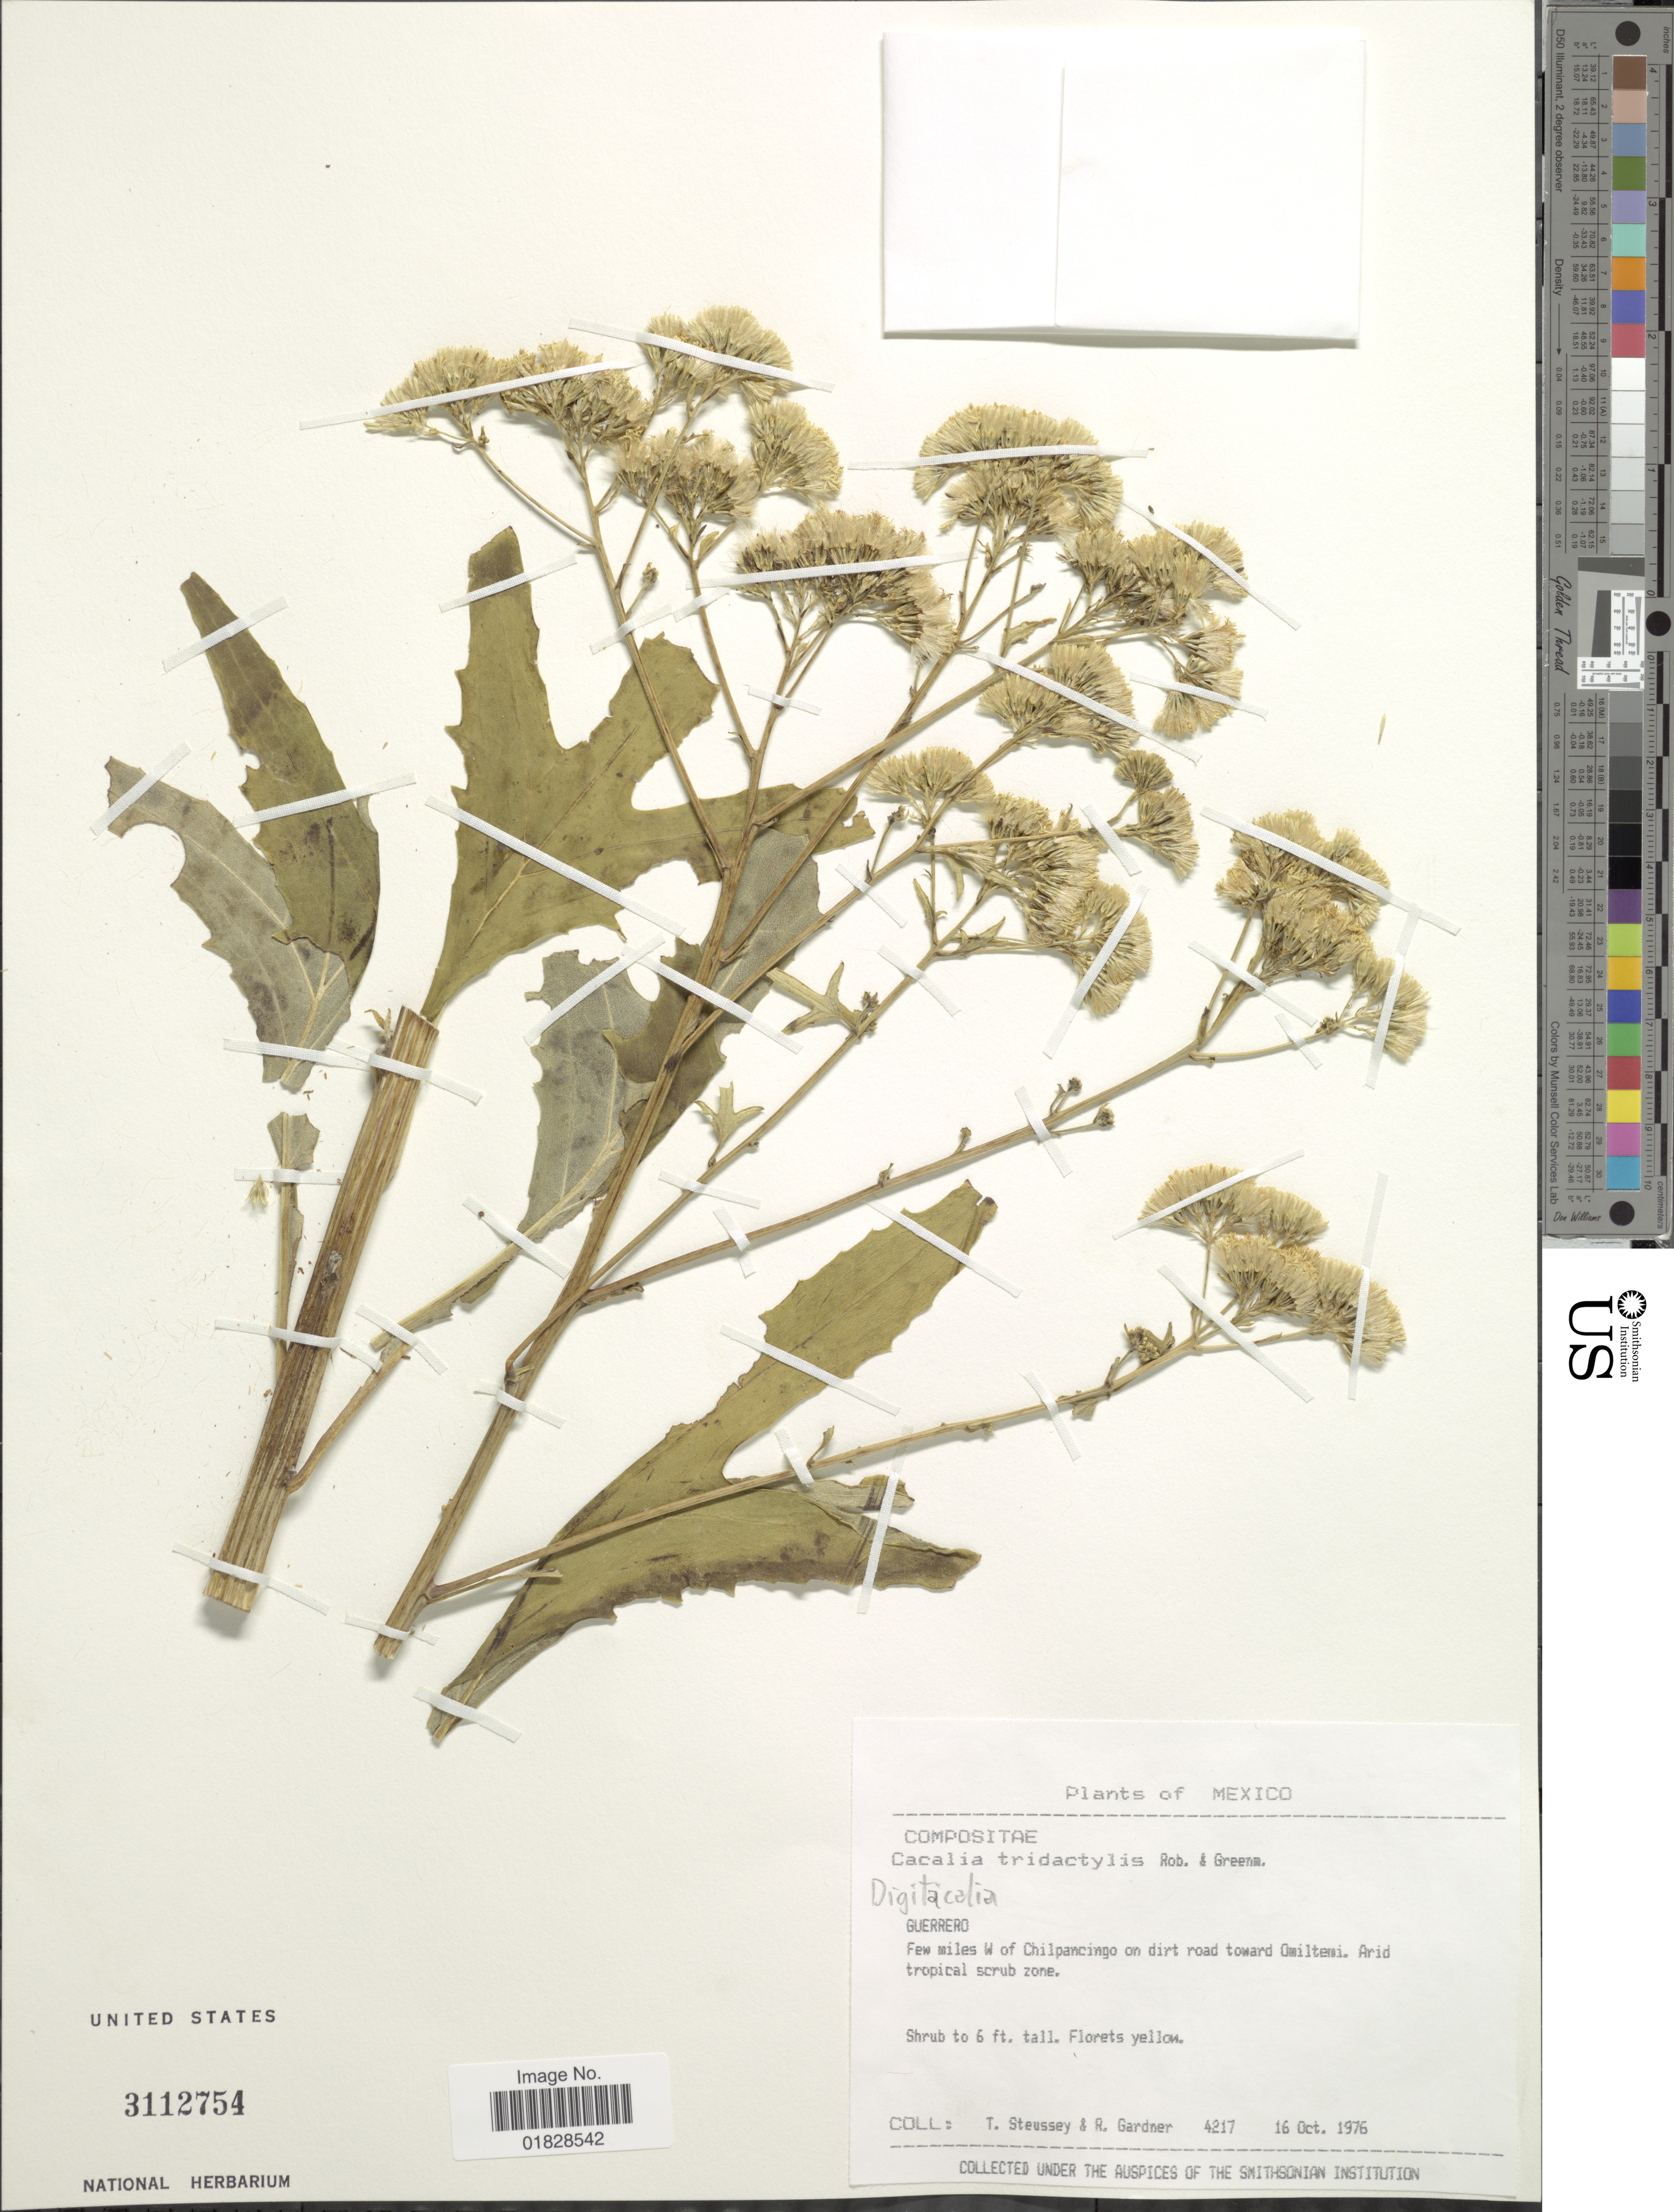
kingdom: Plantae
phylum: Tracheophyta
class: Magnoliopsida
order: Asterales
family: Asteraceae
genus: Digitacalia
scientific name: Digitacalia tridactylitis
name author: (B.L. Rob. & Greenm.) Pippen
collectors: T. Steussy & R. C. Gardner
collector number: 4217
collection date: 1976-10-16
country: Mexico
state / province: Guerrero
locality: Guerrero. Few miles W of Chilpancingo on dirt road toward Omiltemi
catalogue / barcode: US 3112754